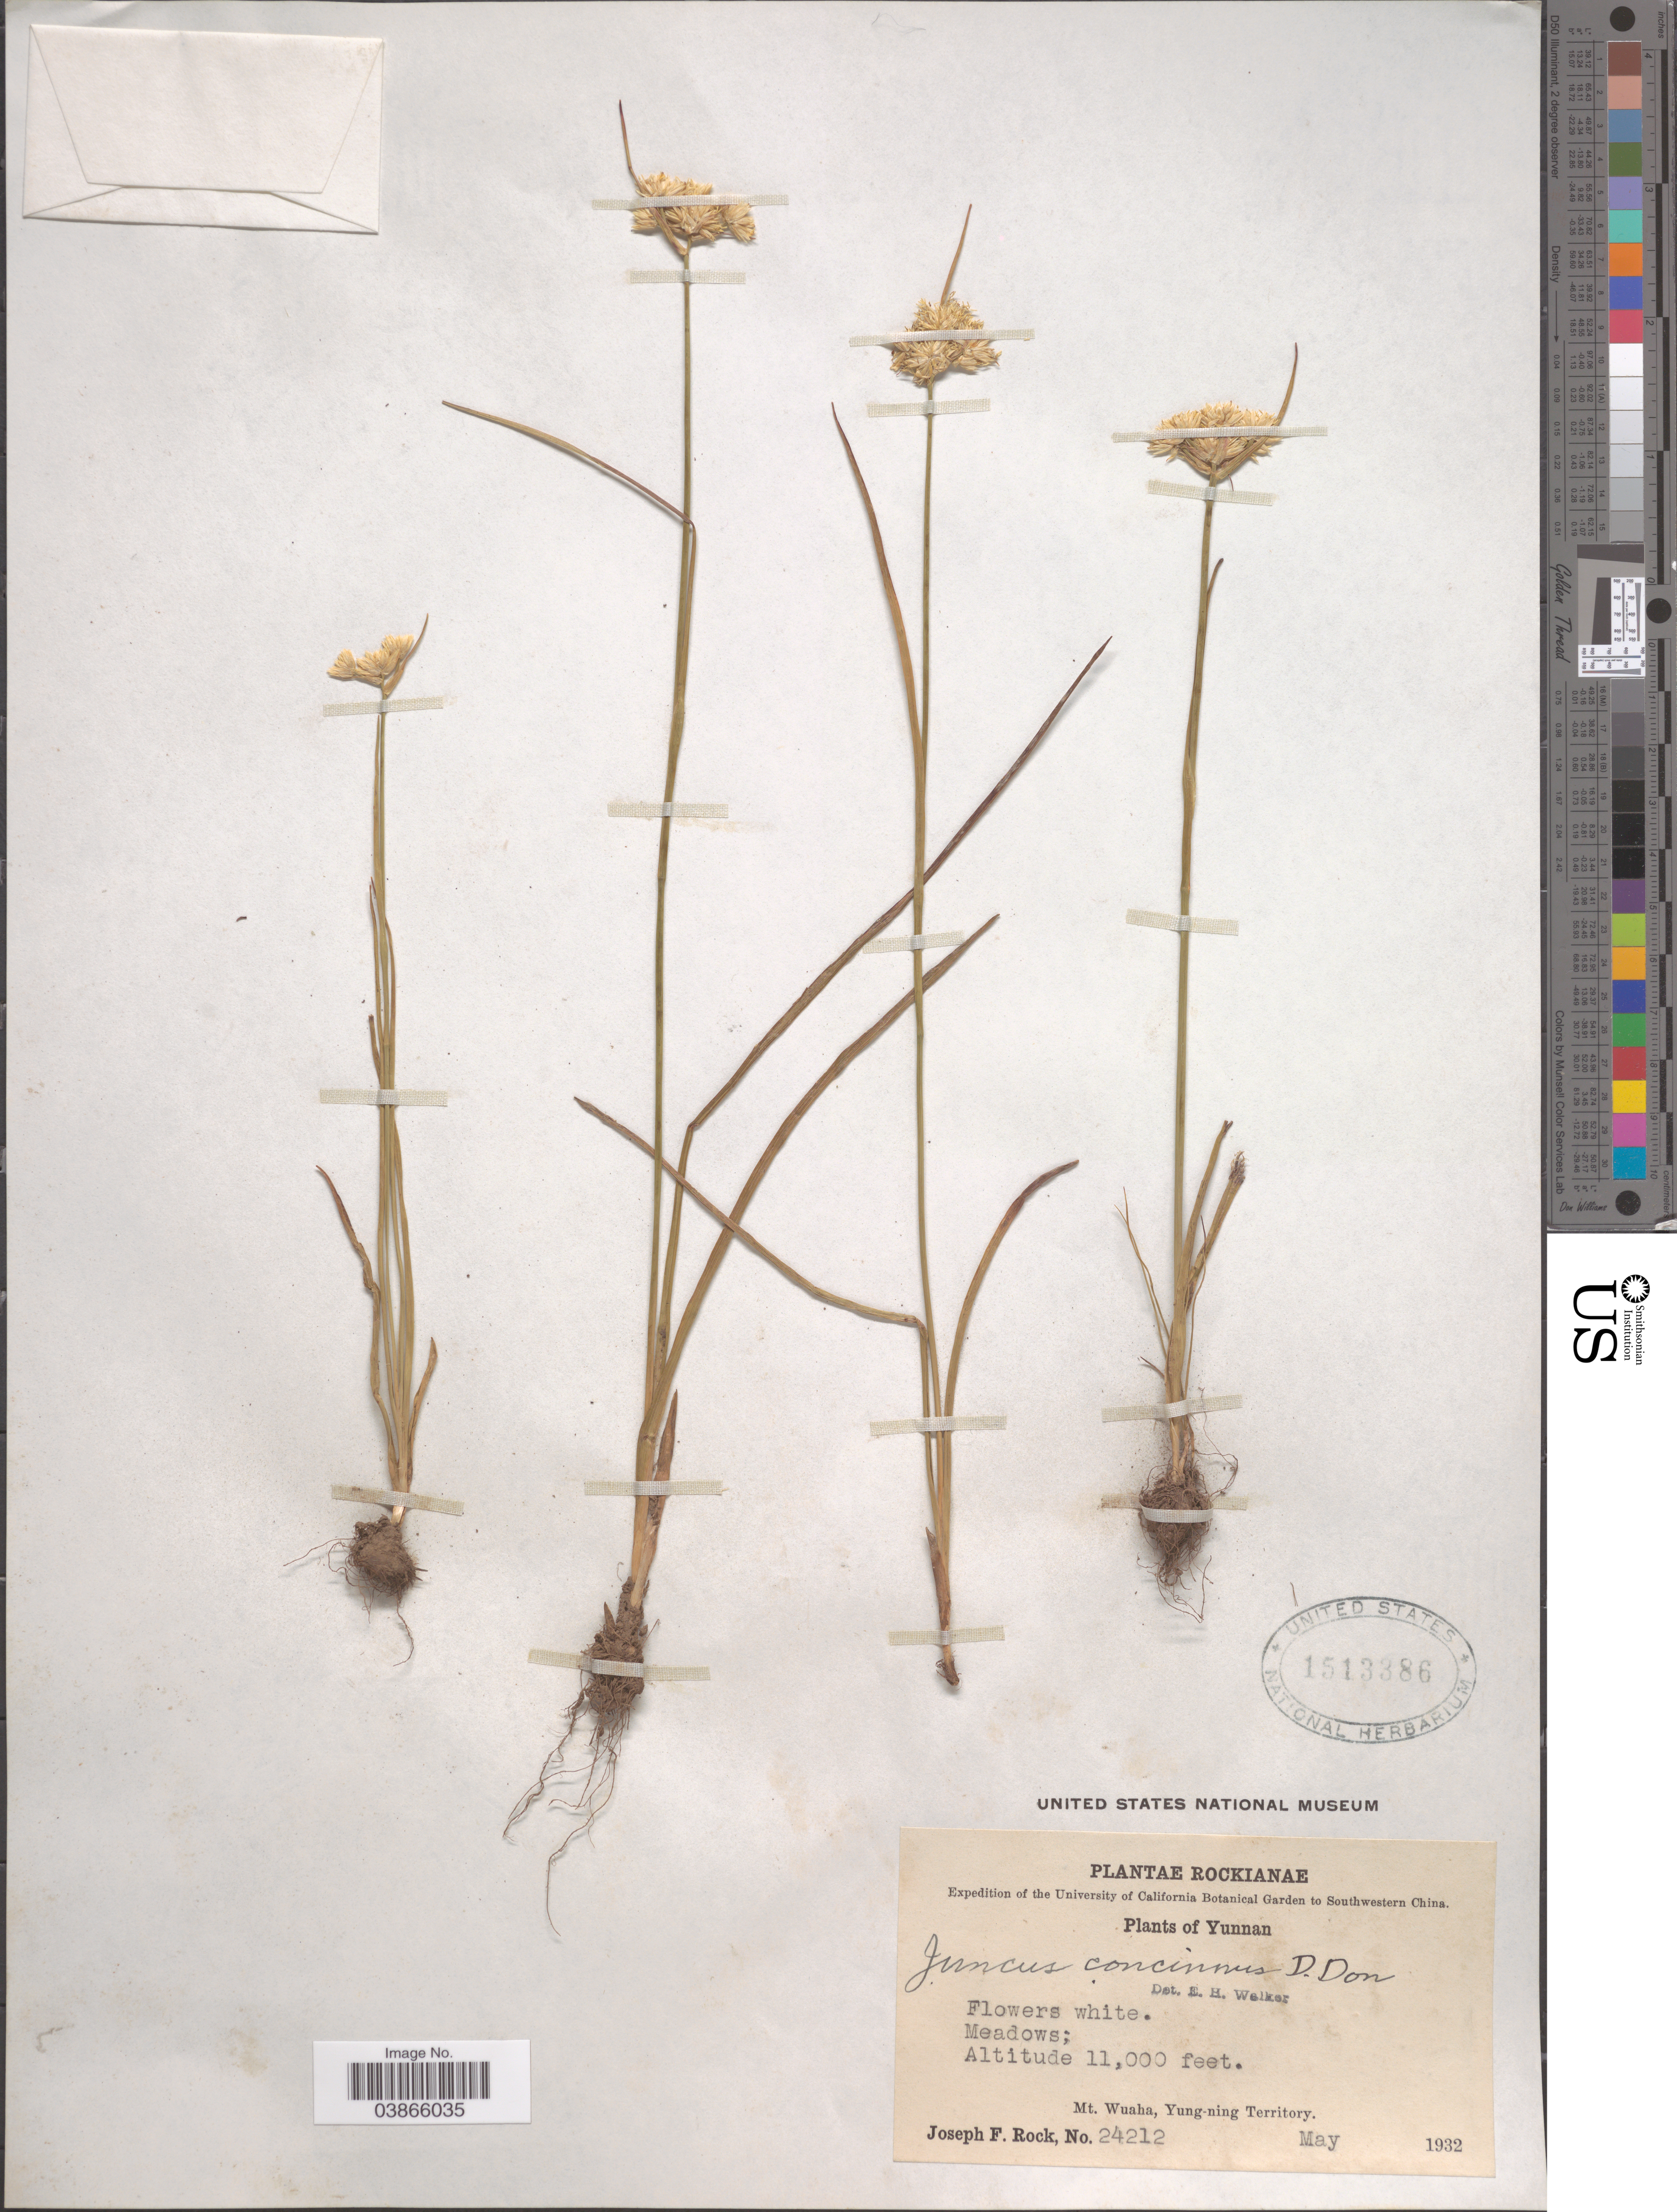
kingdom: Plantae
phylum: Tracheophyta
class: Liliopsida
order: Poales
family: Juncaceae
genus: Juncus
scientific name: Juncus concinnus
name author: D. Don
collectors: J. F. Rock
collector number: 24212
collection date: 1932-05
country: China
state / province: Yunnan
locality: Southwestern China. Mt. Wuaha, Yung-ning Territory.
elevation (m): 3353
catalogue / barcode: US 1513386